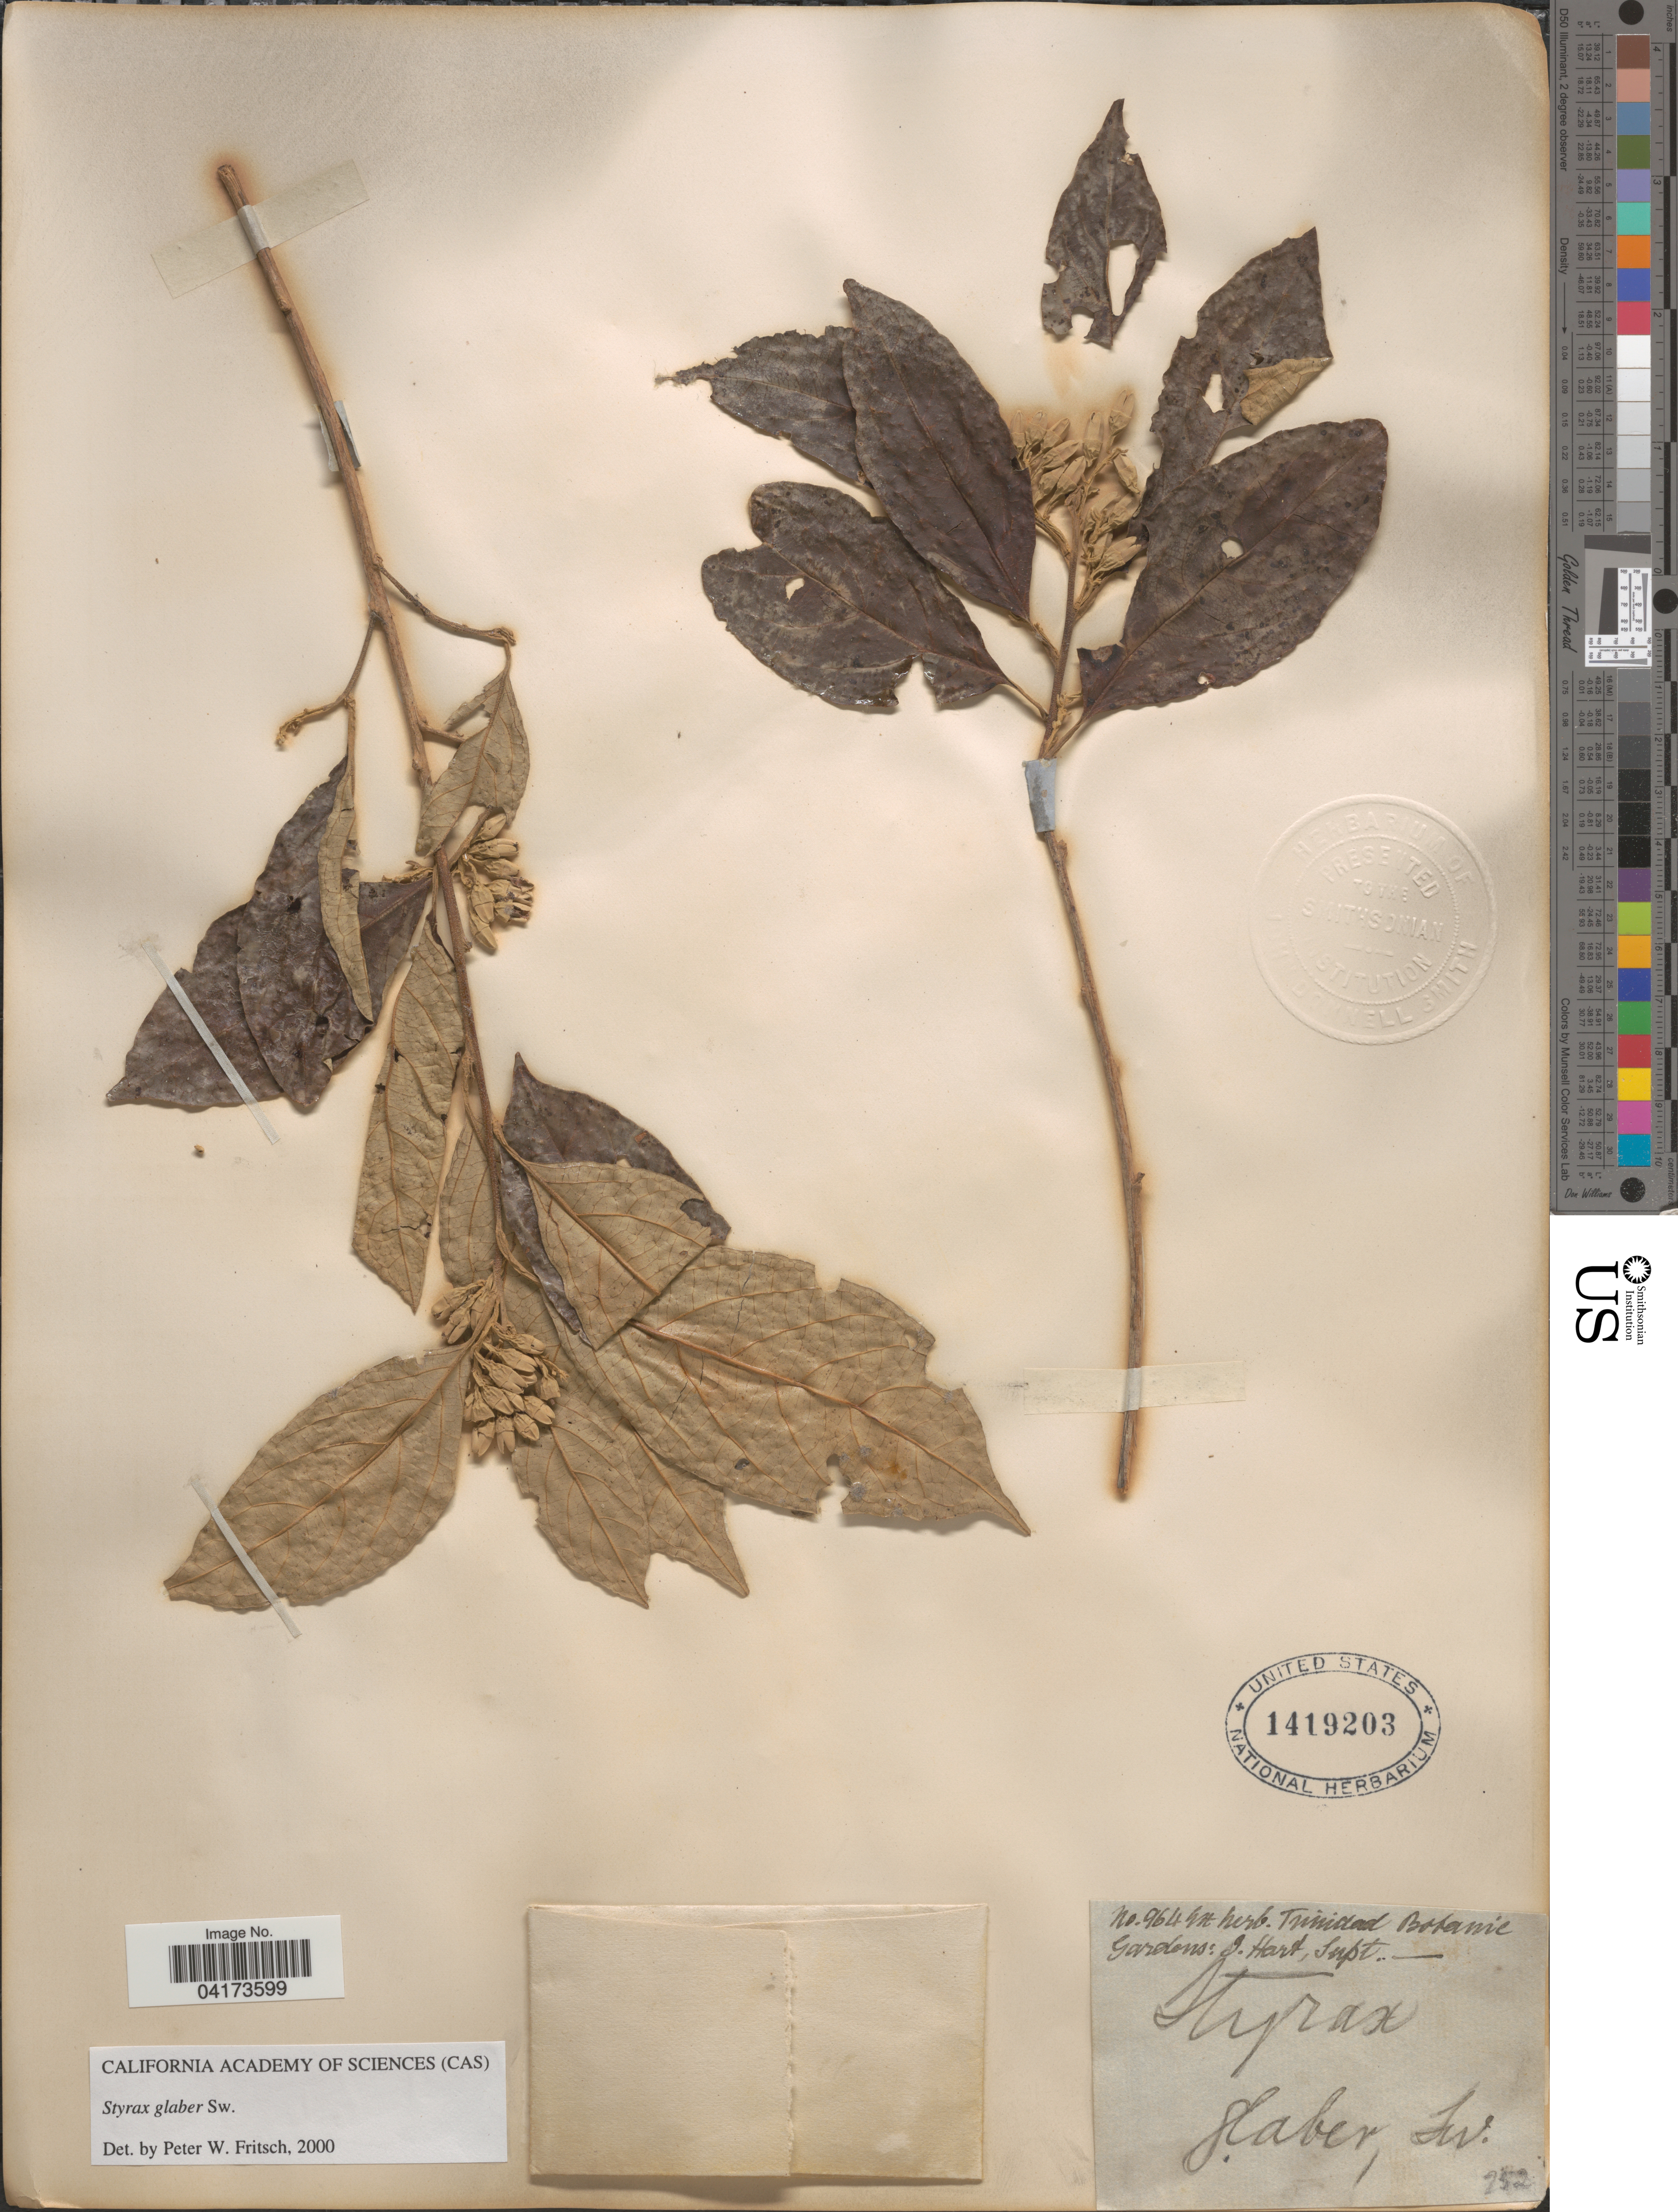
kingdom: Plantae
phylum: Tracheophyta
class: Magnoliopsida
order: Ericales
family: Styracaceae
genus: Styrax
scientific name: Styrax glaber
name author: Sw.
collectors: J. Hart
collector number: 9649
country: Trinidad and Tobago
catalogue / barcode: US 1419203